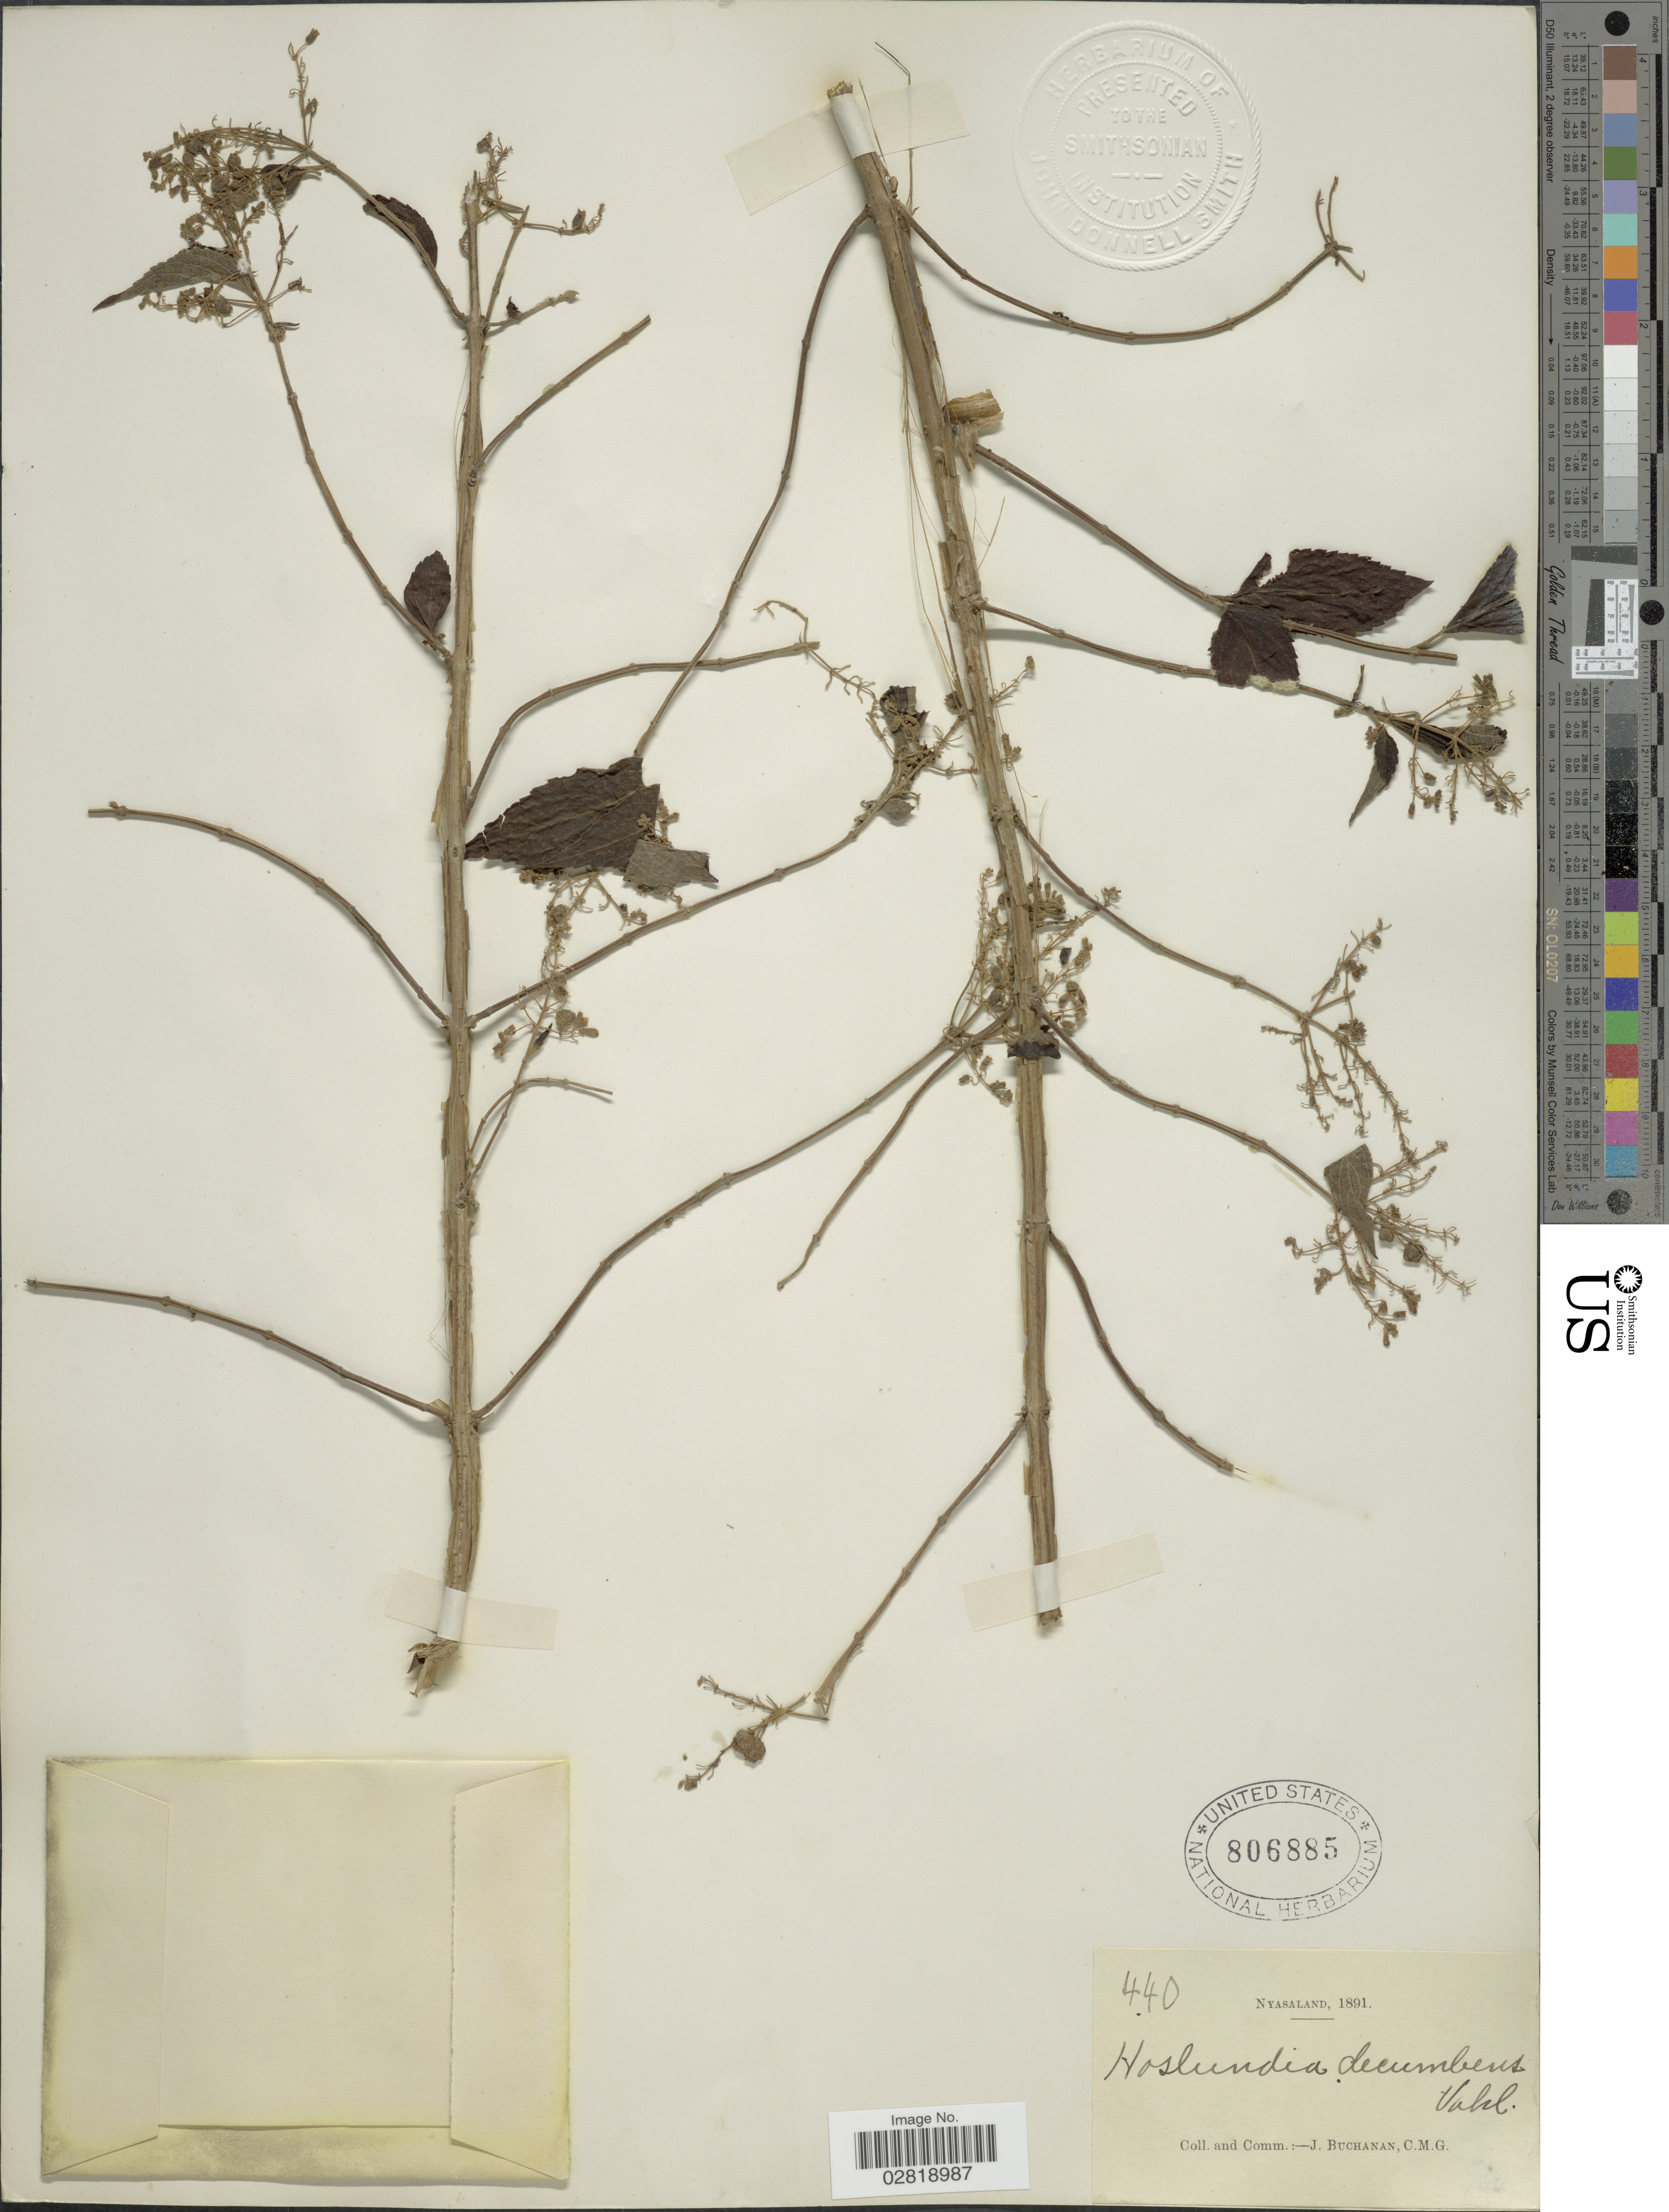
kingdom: Plantae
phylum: Tracheophyta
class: Magnoliopsida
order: Lamiales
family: Lamiaceae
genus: Hoslundia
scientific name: Hoslundia decumbens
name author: Benth.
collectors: J. Buchanan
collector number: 440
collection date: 1891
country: Malawi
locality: Nyasaland.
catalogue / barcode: US 806885